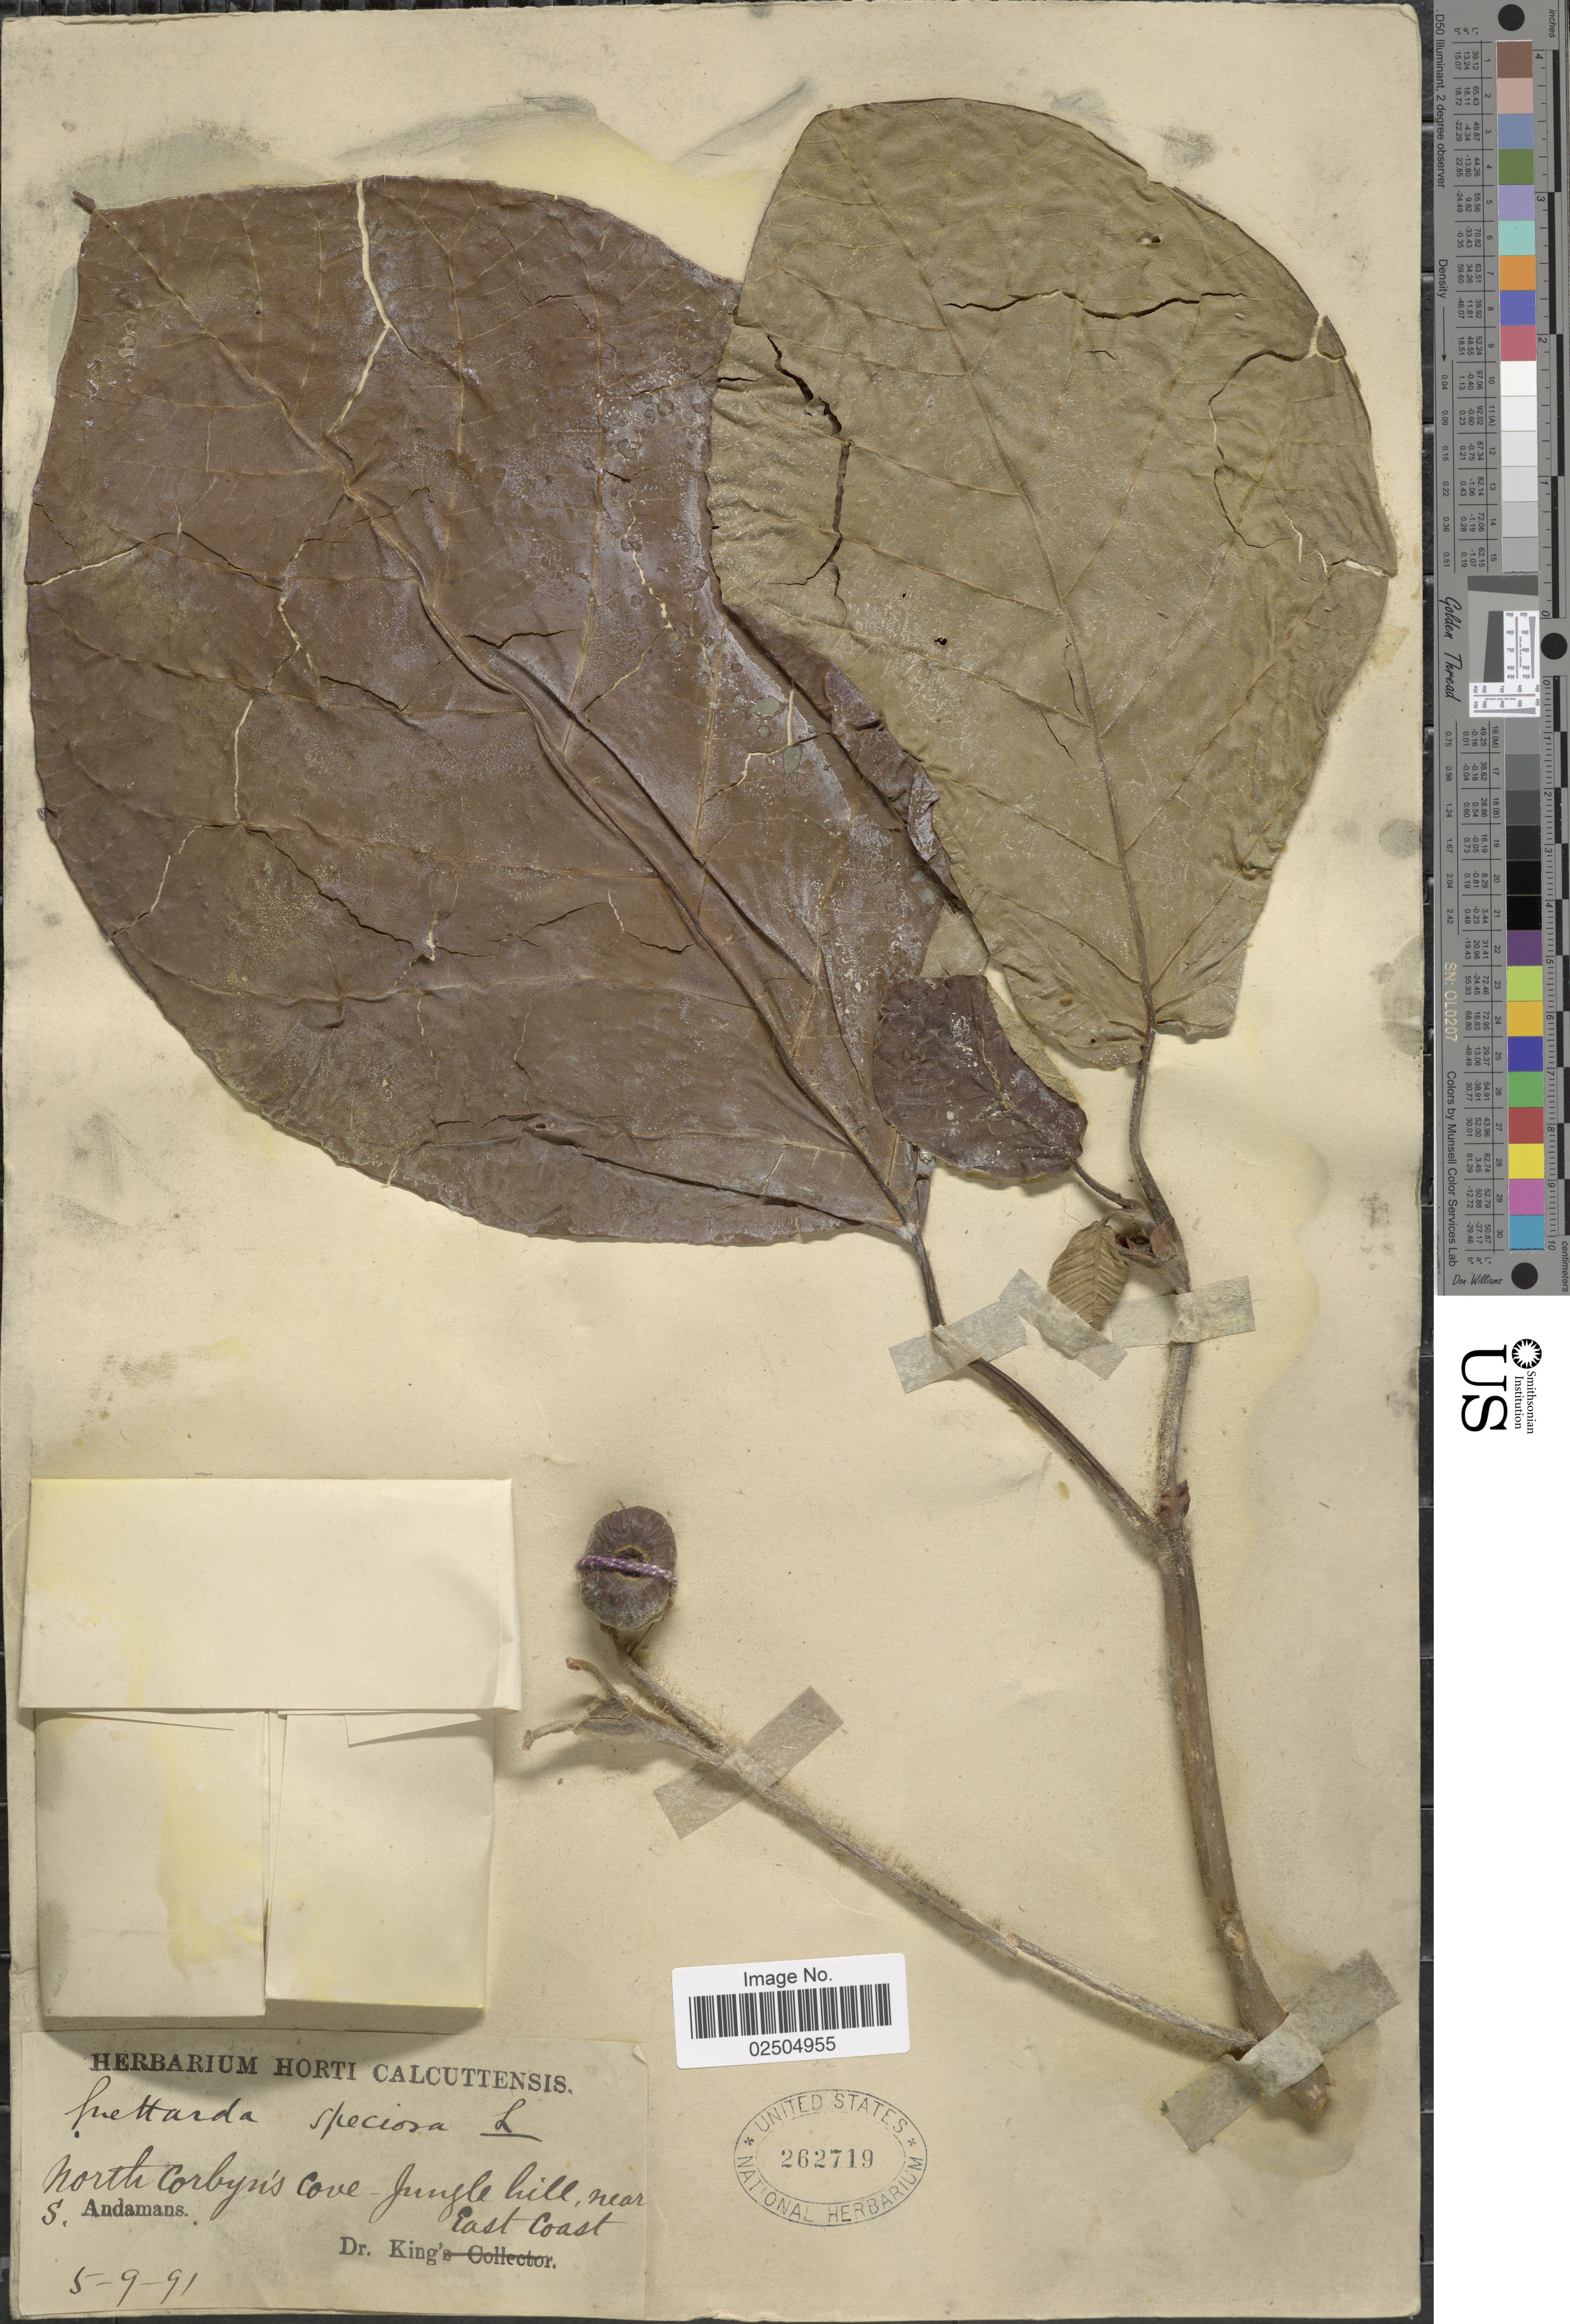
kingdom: Plantae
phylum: Tracheophyta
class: Magnoliopsida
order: Gentianales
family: Rubiaceae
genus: Guettarda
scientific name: Guettarda speciosa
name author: L.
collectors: G. King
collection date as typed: Transcribed d/m/y: 5/9/91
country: India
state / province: Andaman and Nicobar Islands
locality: North Corbyn's Cove, Jungle hill, near east coast, S. Andamans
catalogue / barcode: US 262719